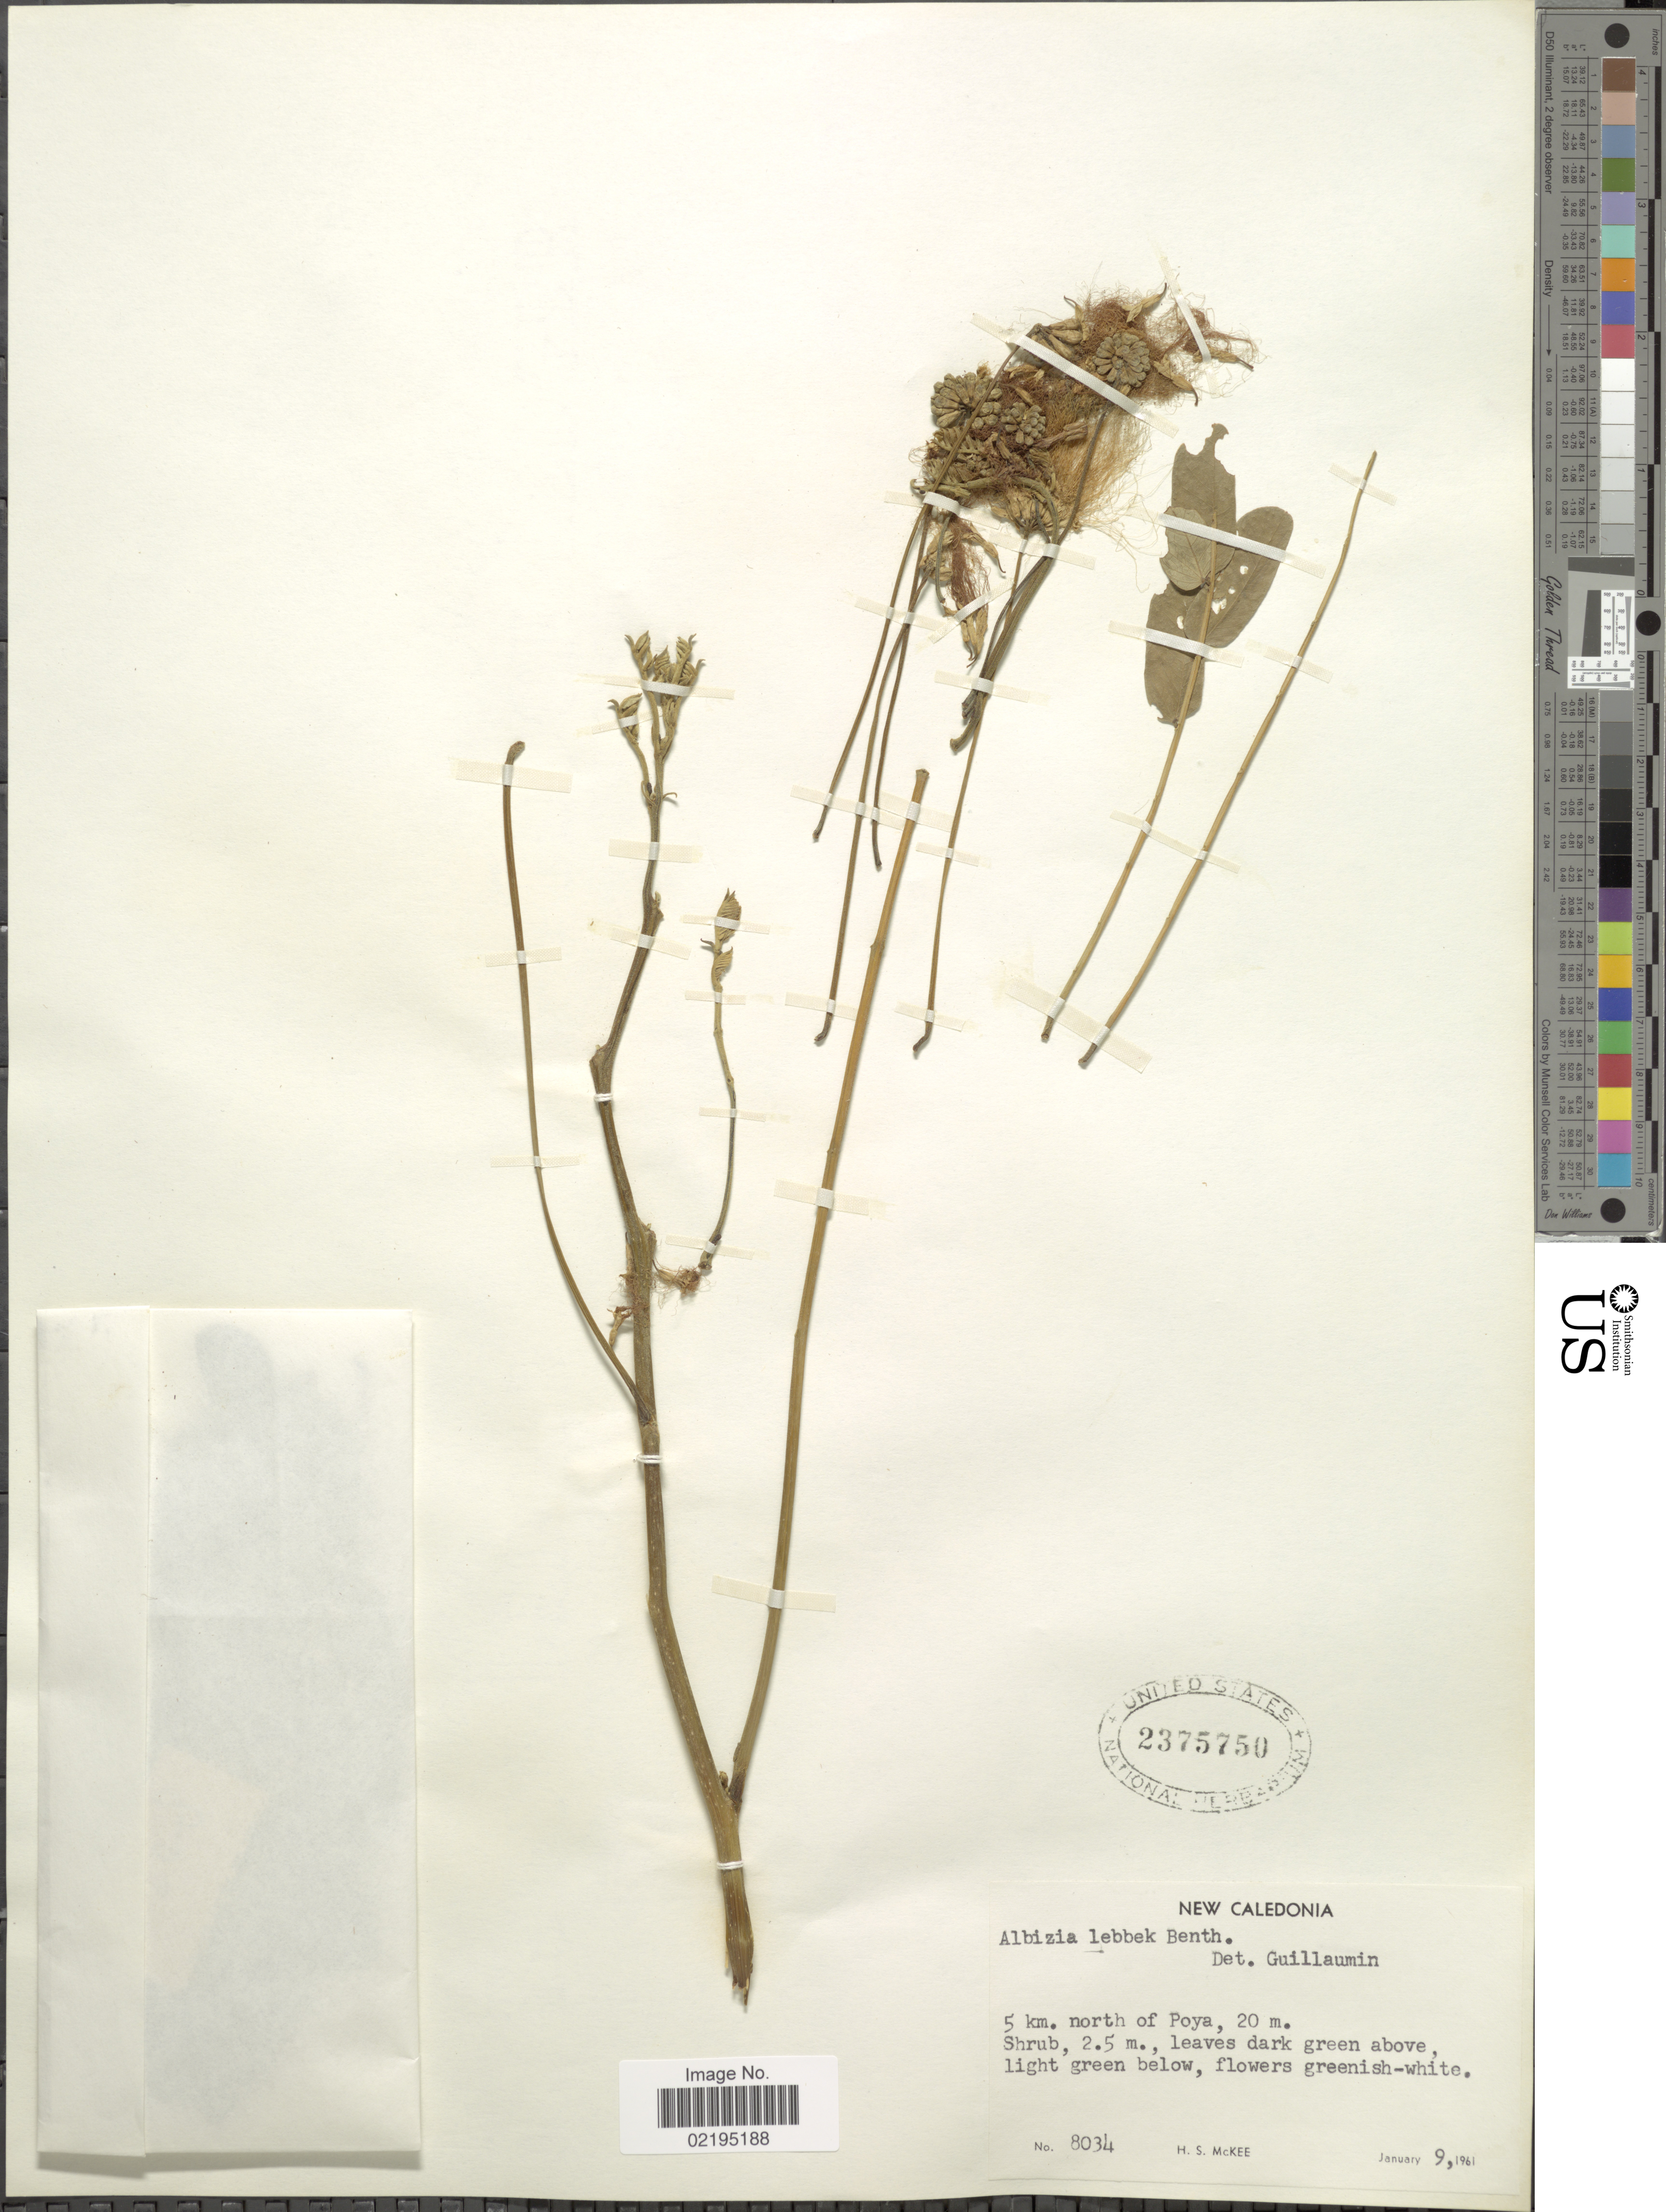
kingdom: Plantae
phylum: Tracheophyta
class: Magnoliopsida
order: Fabales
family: Fabaceae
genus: Albizia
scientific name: Albizia lebbeck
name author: (L.) Benth.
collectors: H. S. McKee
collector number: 8034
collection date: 1961-01-09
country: New Caledonia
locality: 5 km. north of Poya.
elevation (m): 20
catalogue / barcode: US 2375750